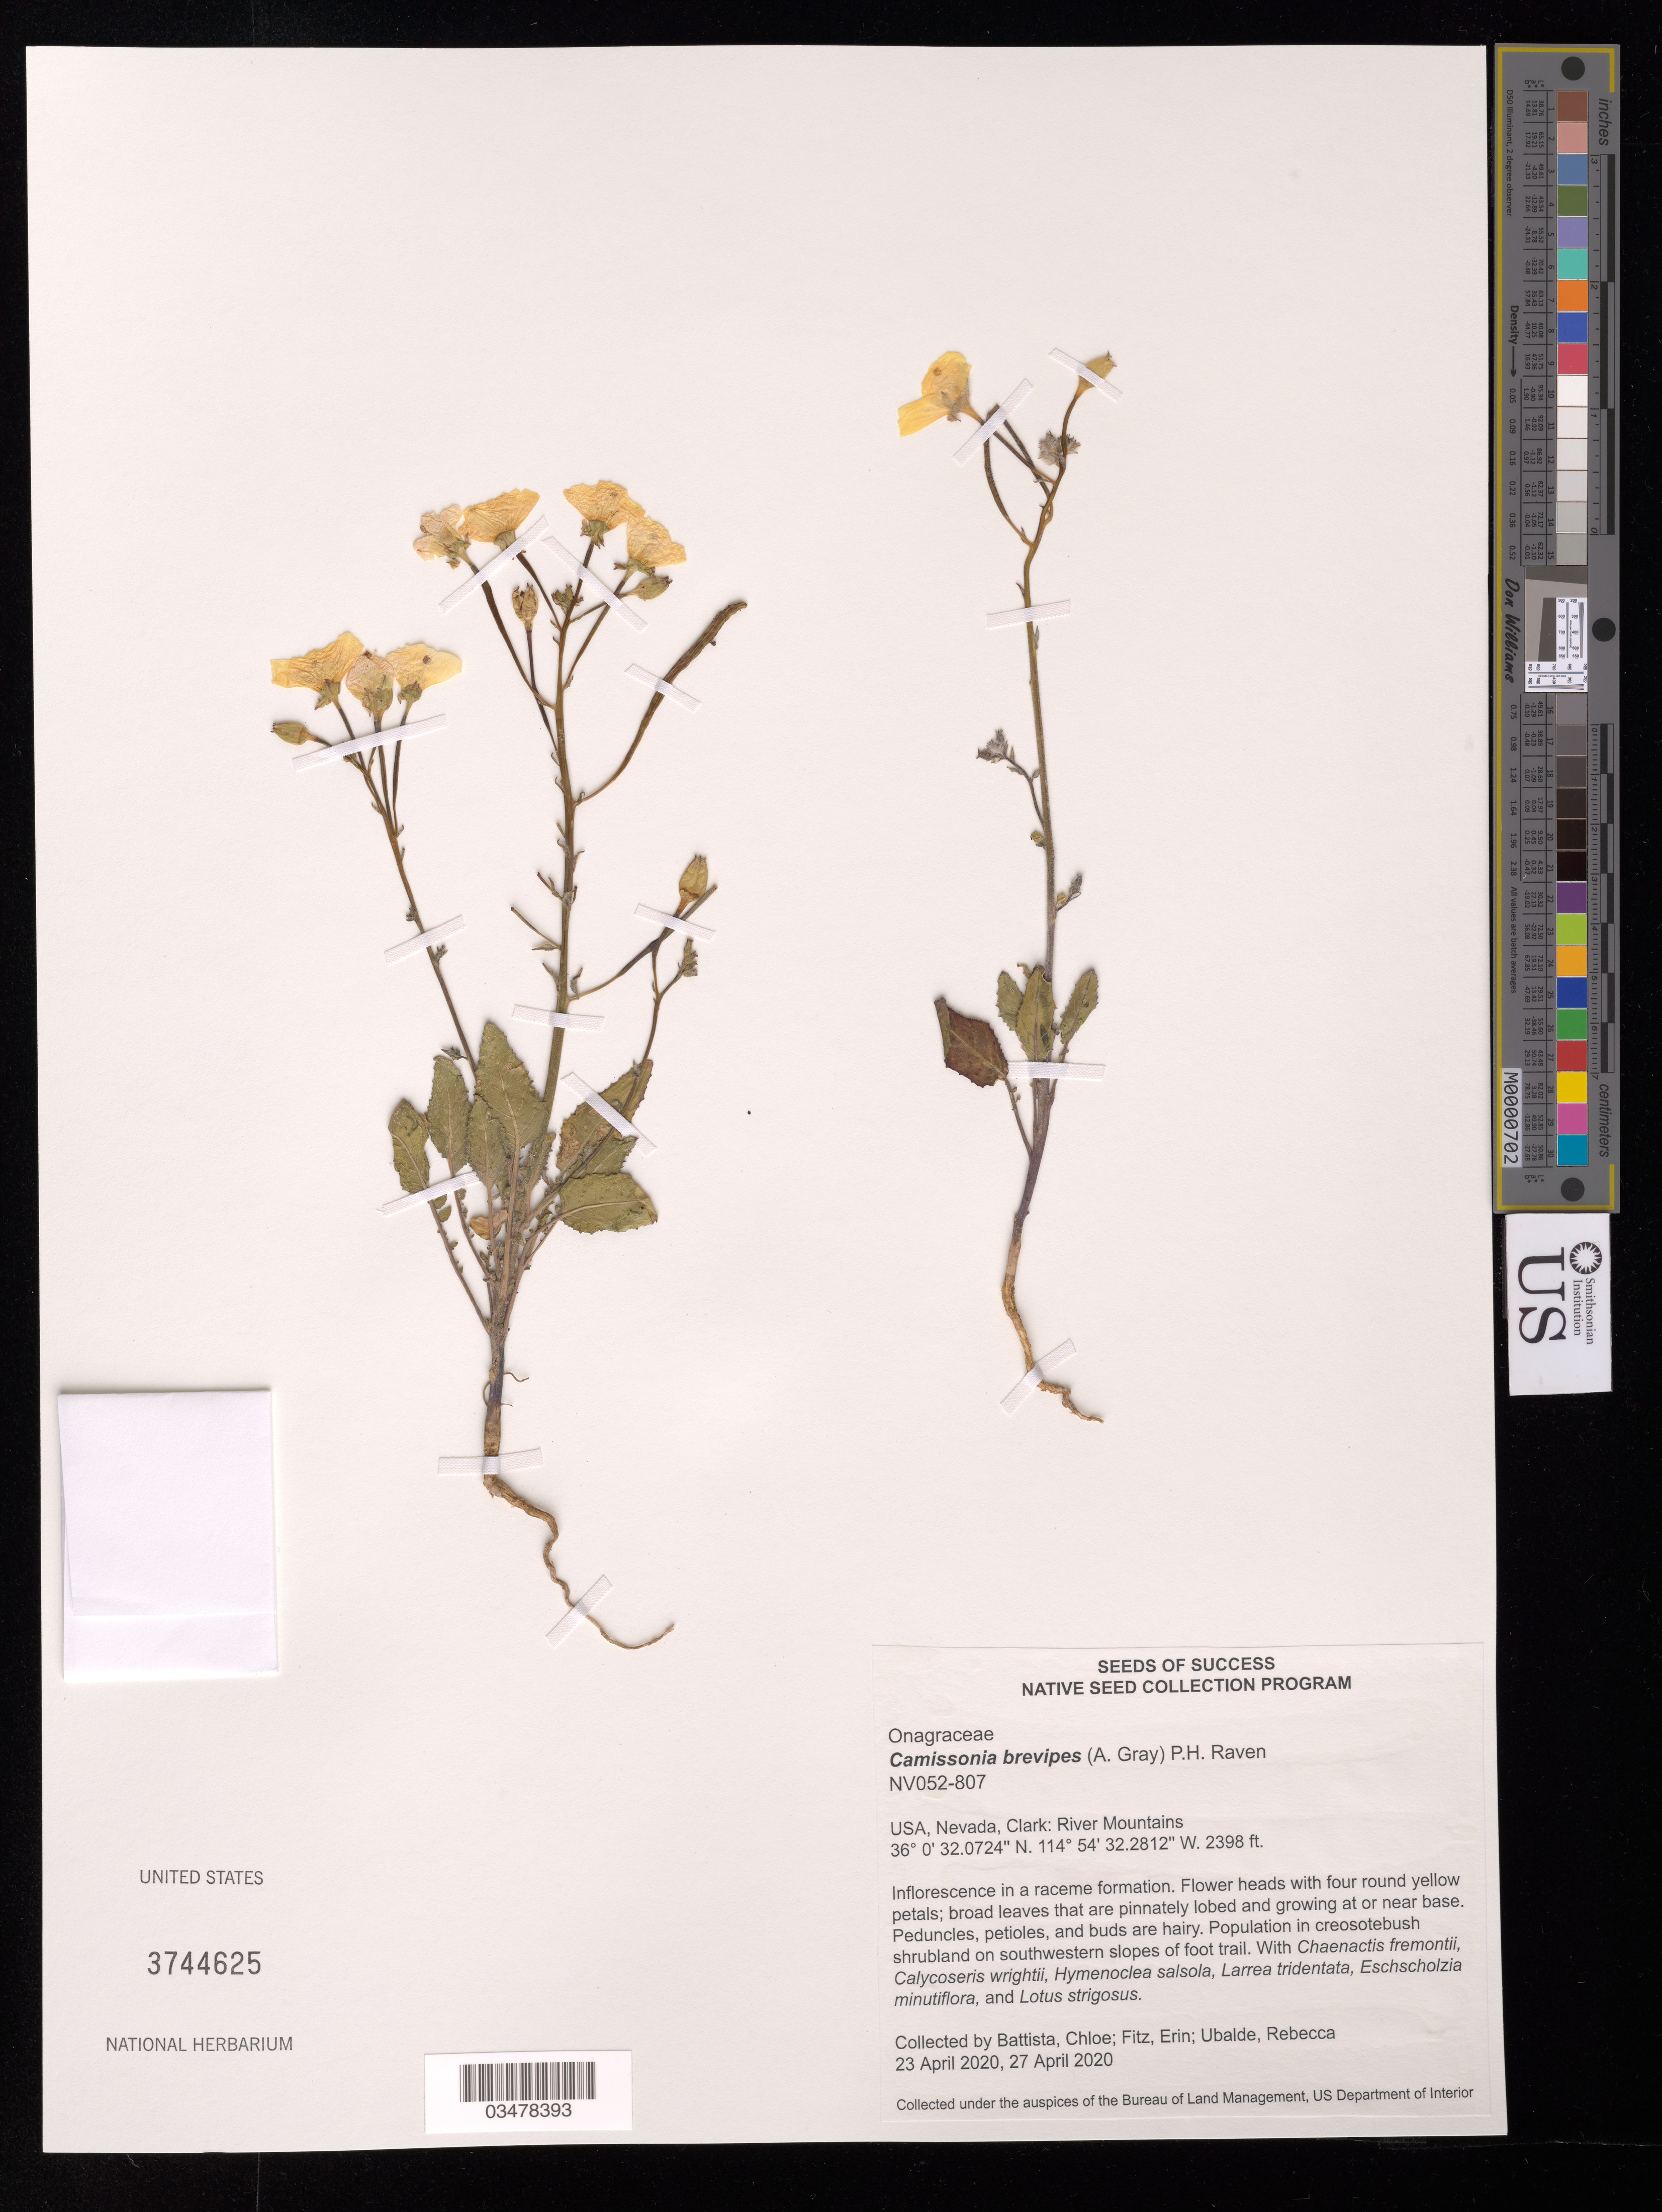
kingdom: Plantae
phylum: Tracheophyta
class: Magnoliopsida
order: Myrtales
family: Onagraceae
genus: Camissonia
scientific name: Camissonia brevipes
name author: (Douglas) P.H. Raven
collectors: C. Battista, E. Fitz & R. Ubalde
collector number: NV052-807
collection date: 2020-04-23,2020-04-27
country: United States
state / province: Nevada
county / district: Clark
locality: River Mountains.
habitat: Creosotebush shrubland. With Chaenactis fremontii, Larrea tridentata, Lotus strigosus, etc.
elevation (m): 731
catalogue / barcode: US 3744625